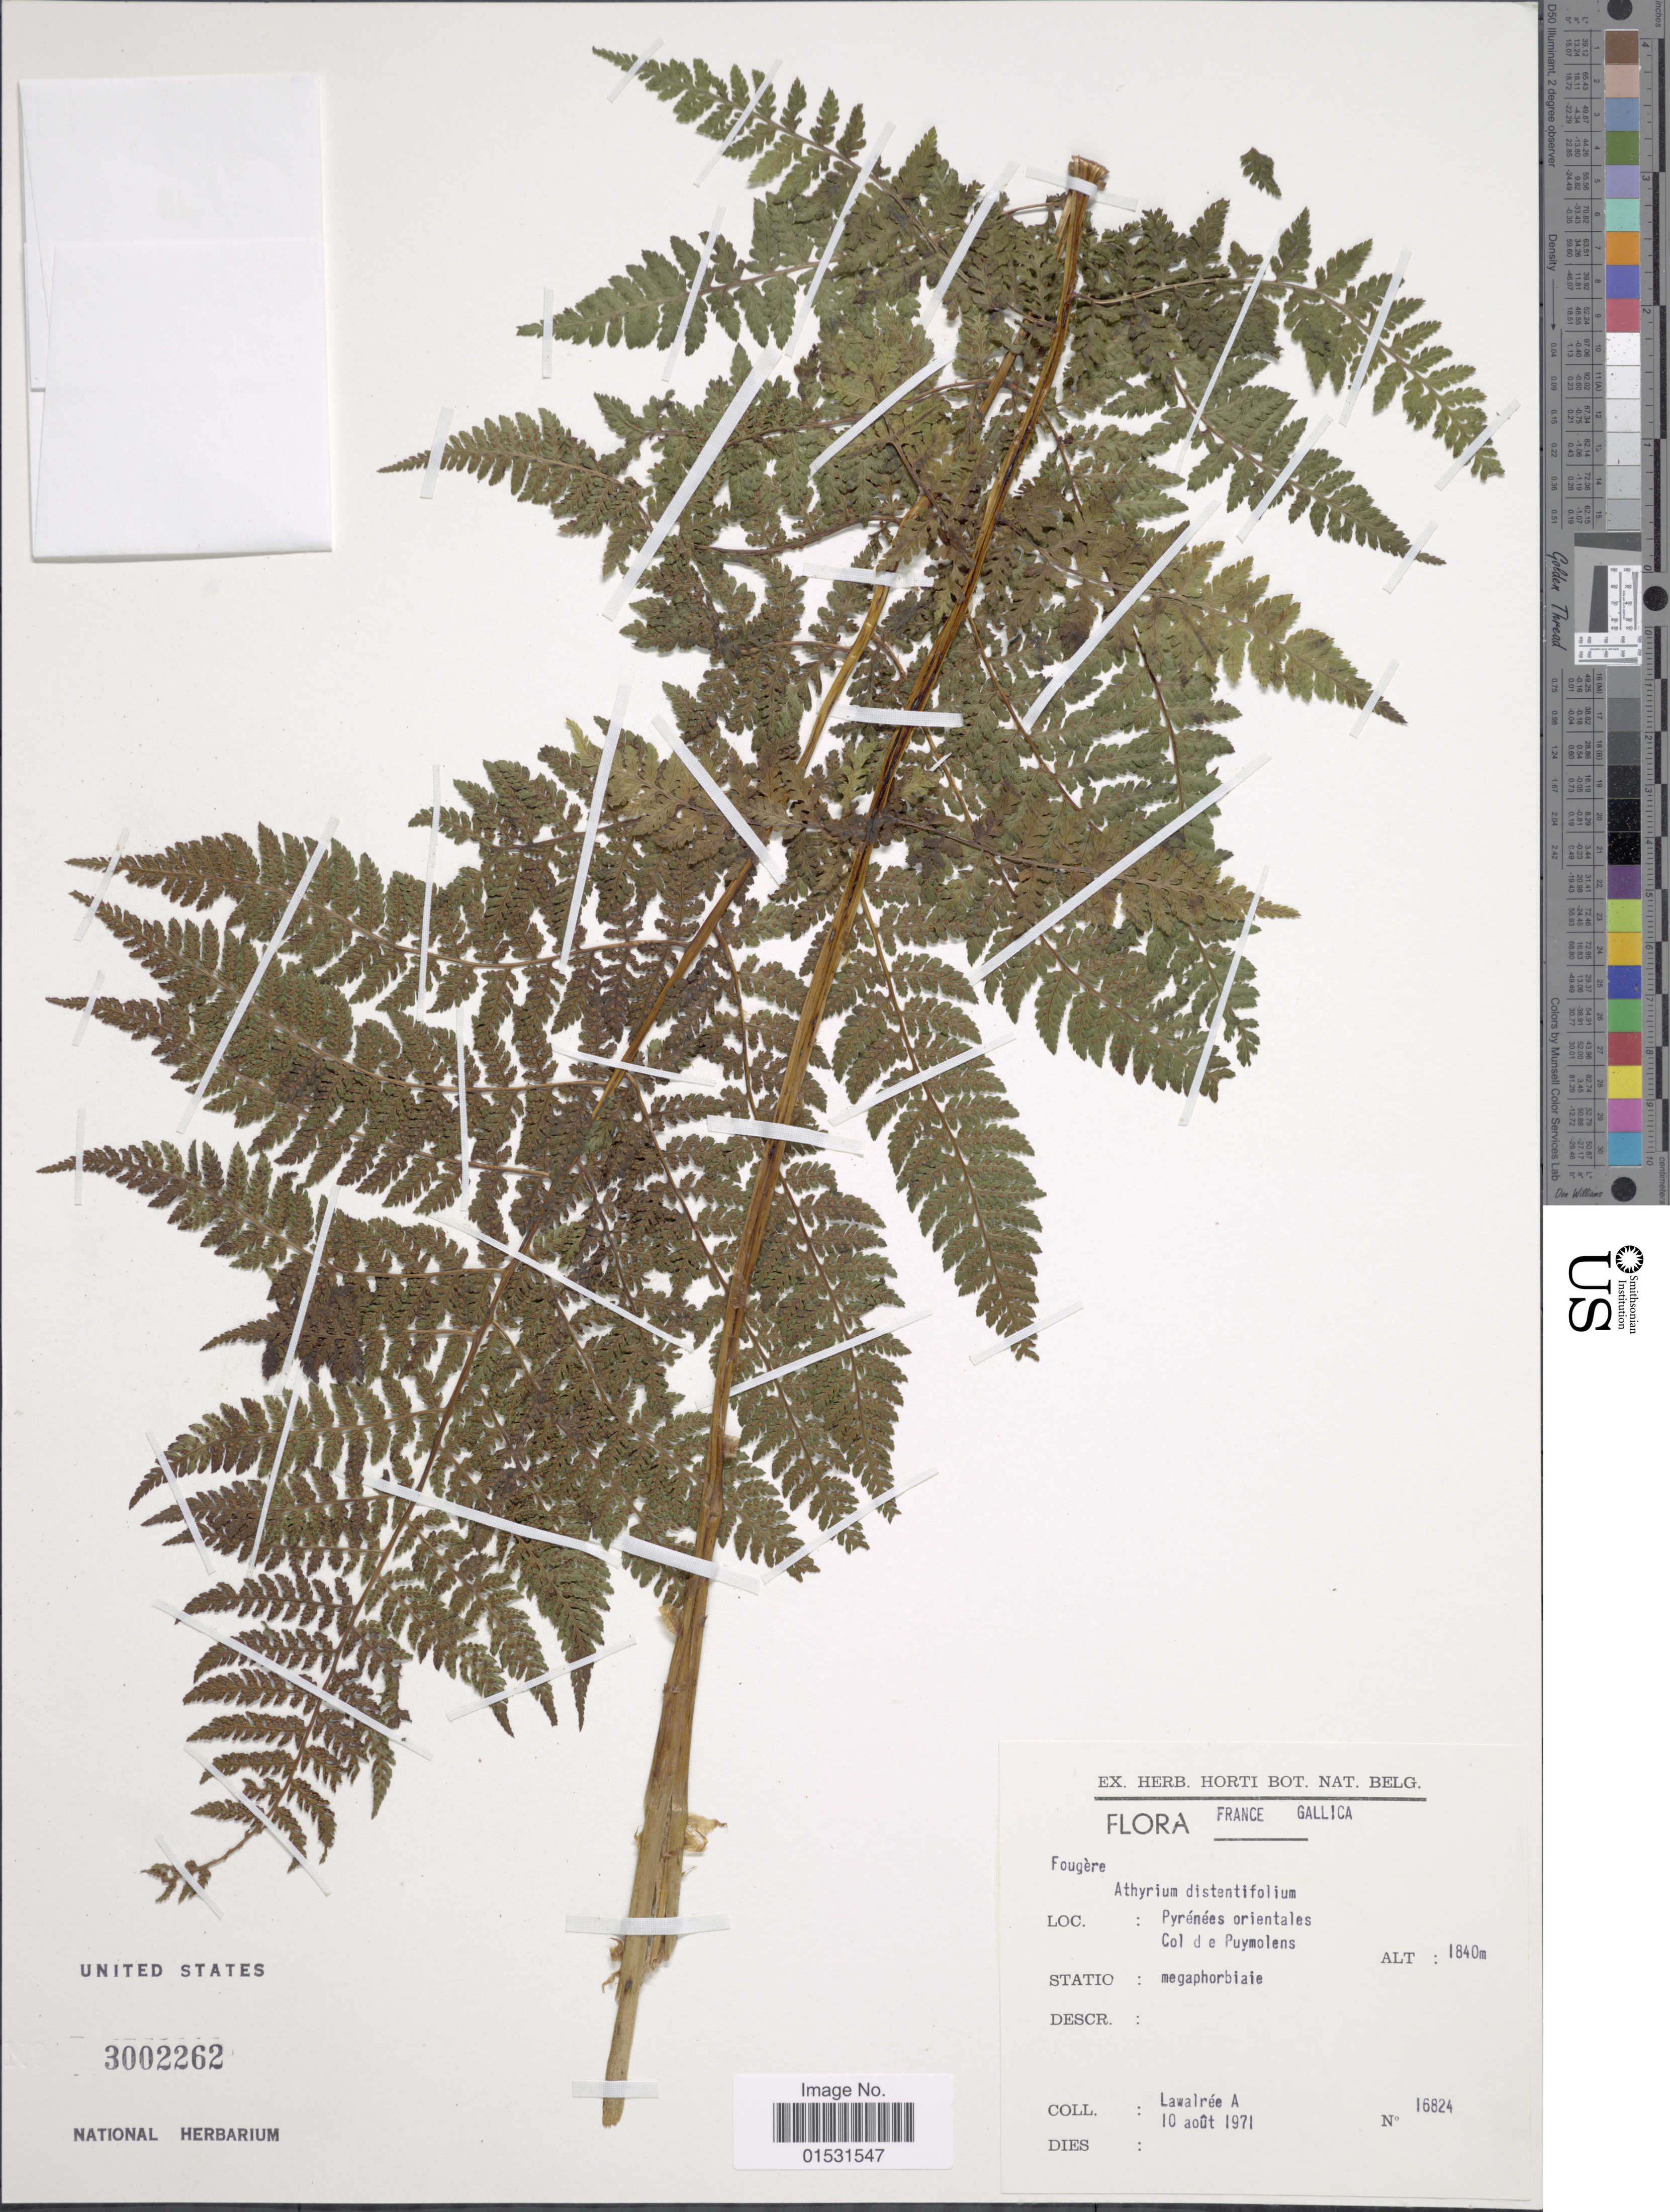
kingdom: Plantae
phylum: Tracheophyta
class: Polypodiopsida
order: Polypodiales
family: Athyriaceae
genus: Athyrium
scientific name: Athyrium distentifolilum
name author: Tausch ex Opiz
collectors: A. G. Lawalrée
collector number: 16824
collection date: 1971-08-10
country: France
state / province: Occitanie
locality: France Gallica. Pyrenees orientales. Col de Puymolens.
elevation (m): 1840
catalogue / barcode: US 3002262